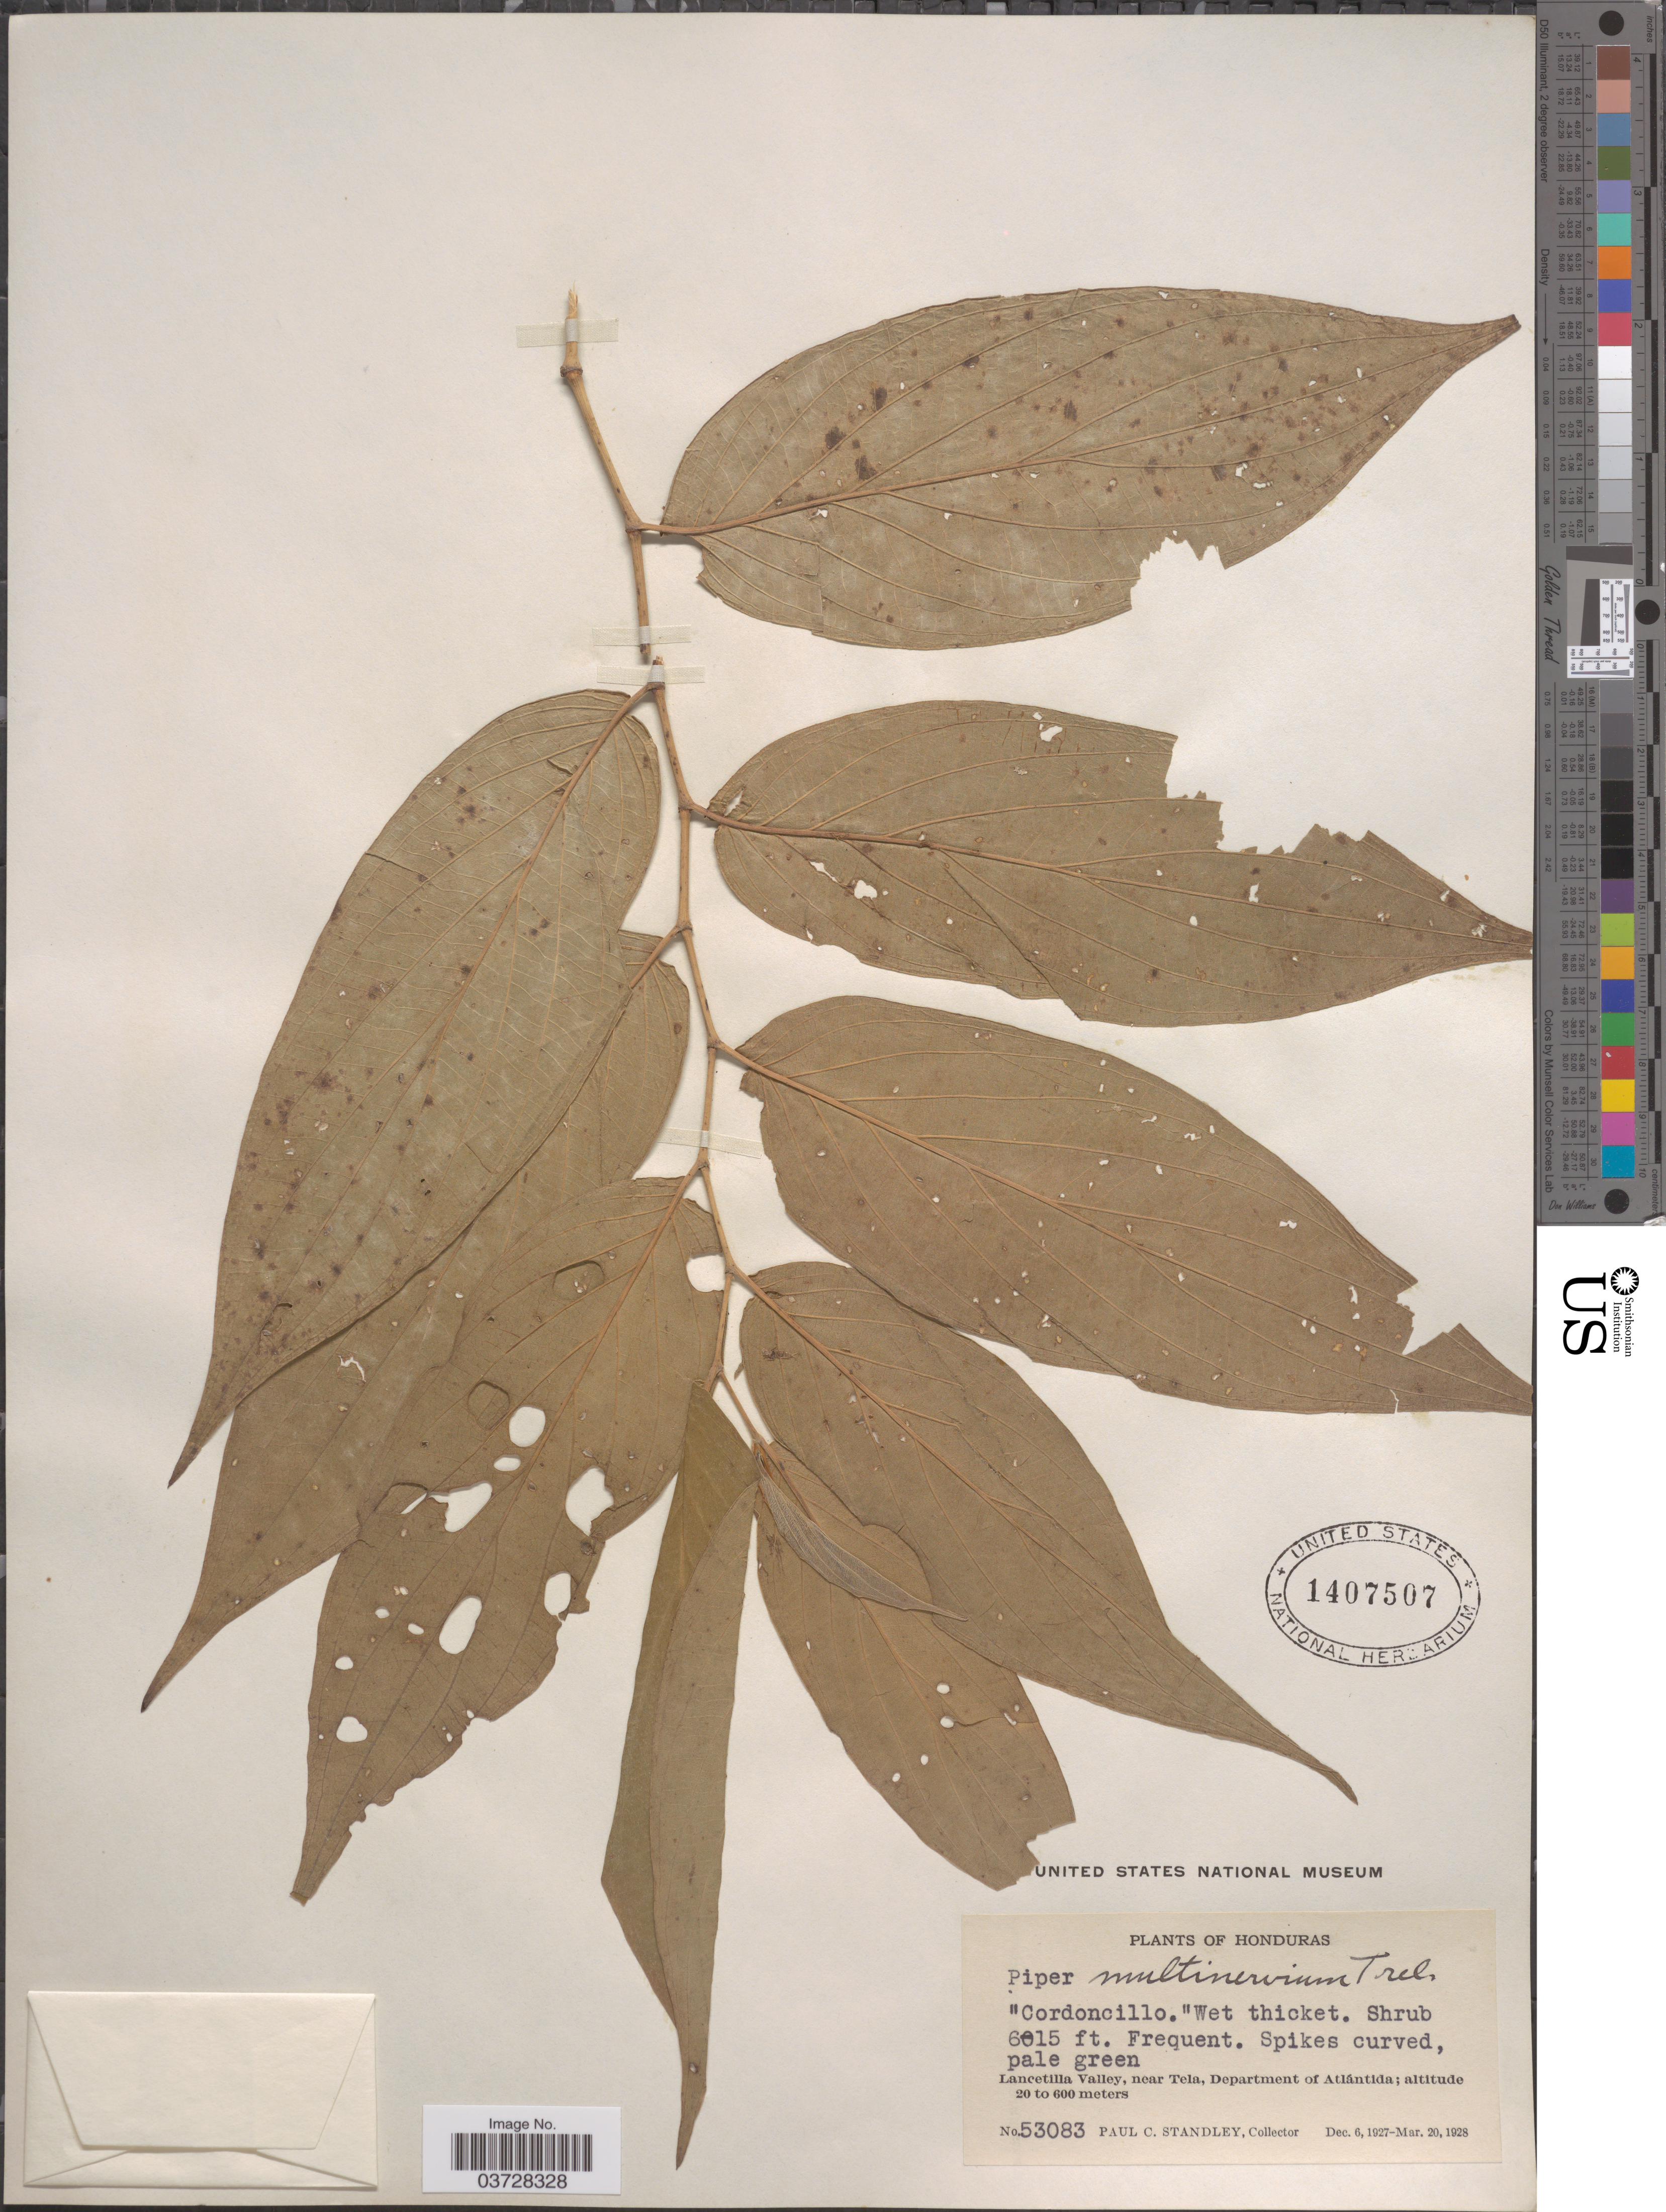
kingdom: Plantae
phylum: Tracheophyta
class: Magnoliopsida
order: Piperales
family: Piperaceae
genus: Piper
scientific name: Piper multinervium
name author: M. Martens & Galeotti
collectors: P. C. Standley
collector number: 53083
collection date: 1927-12-06/1928-03-20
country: Honduras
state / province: Atlantida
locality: Lancetilla Valley, near Tela, Department of Atlántida.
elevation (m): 20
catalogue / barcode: US 1407507